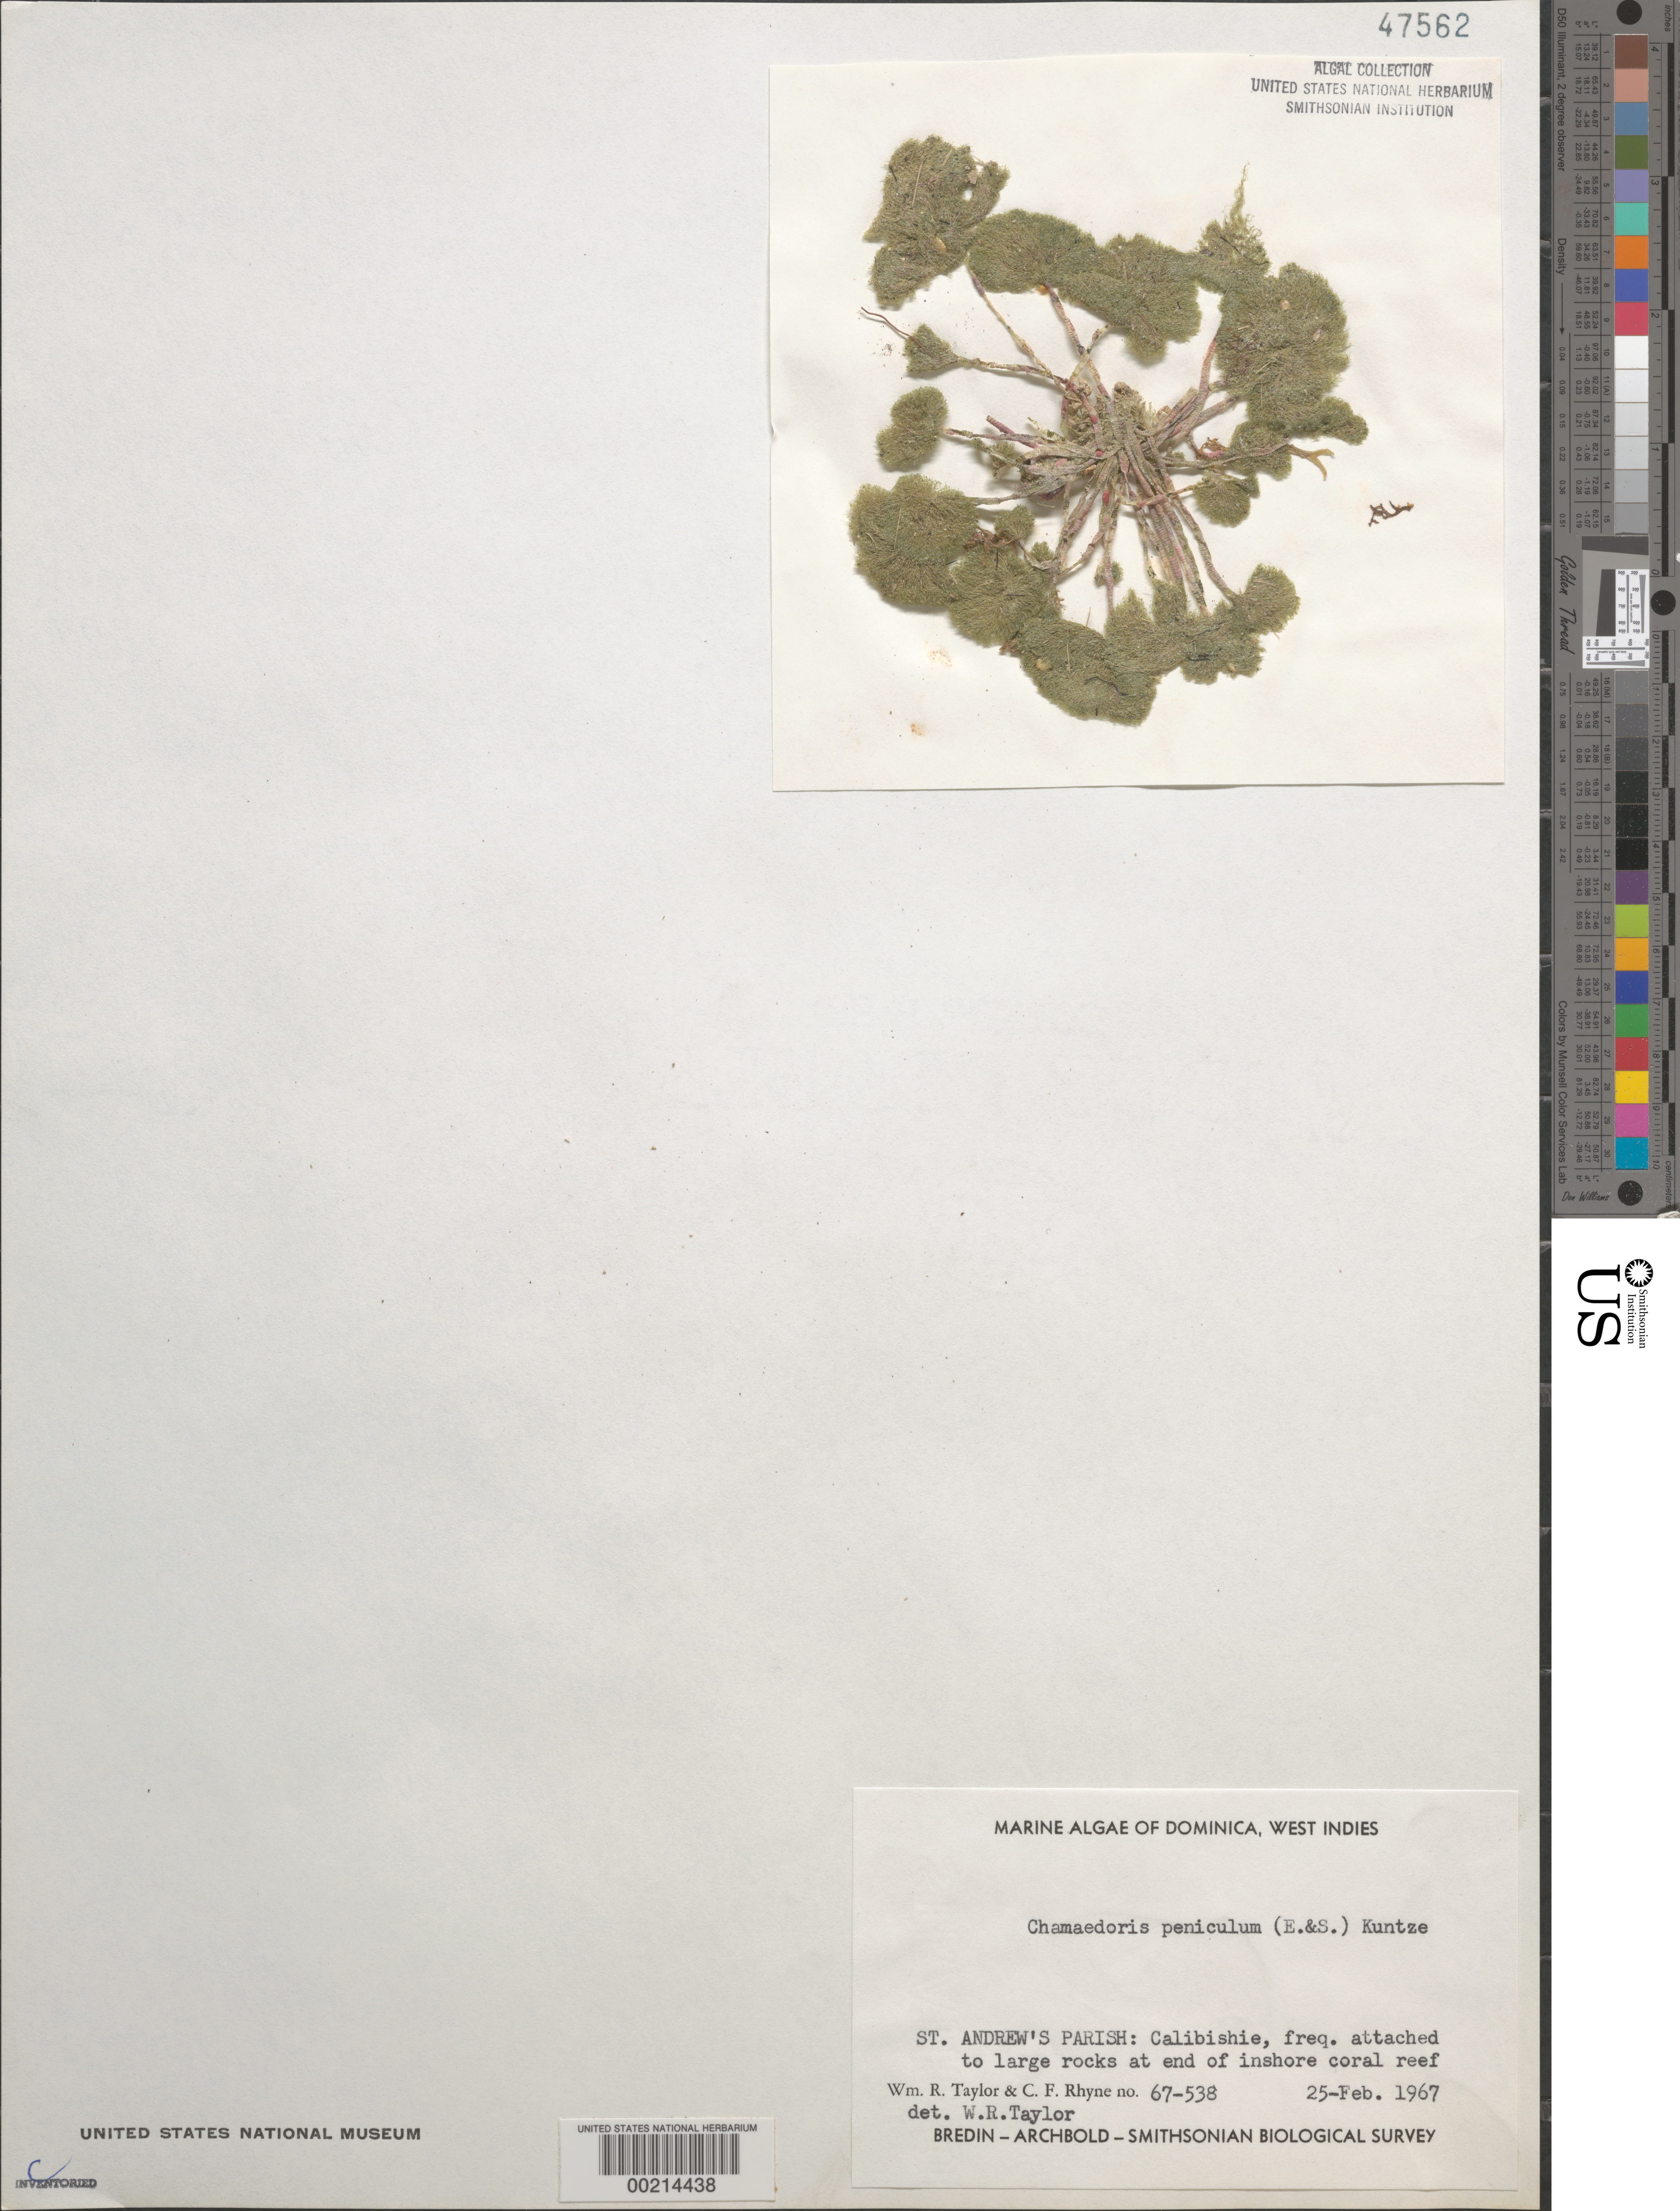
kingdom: Plantae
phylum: Chlorophyta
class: Ulvophyceae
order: Siphonocladales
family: Siphonocladaceae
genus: Chamaedoris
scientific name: Chamaedoris peniculum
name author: (J. Ellis & Sol.) Kuntze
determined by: Taylor, William R.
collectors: W. R. Taylor & C. Rhyne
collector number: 67-538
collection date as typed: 25 Feb 1967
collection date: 1967-02-25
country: Dominica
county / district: St. Andrew's Parish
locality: Calibishie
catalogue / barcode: US 47562